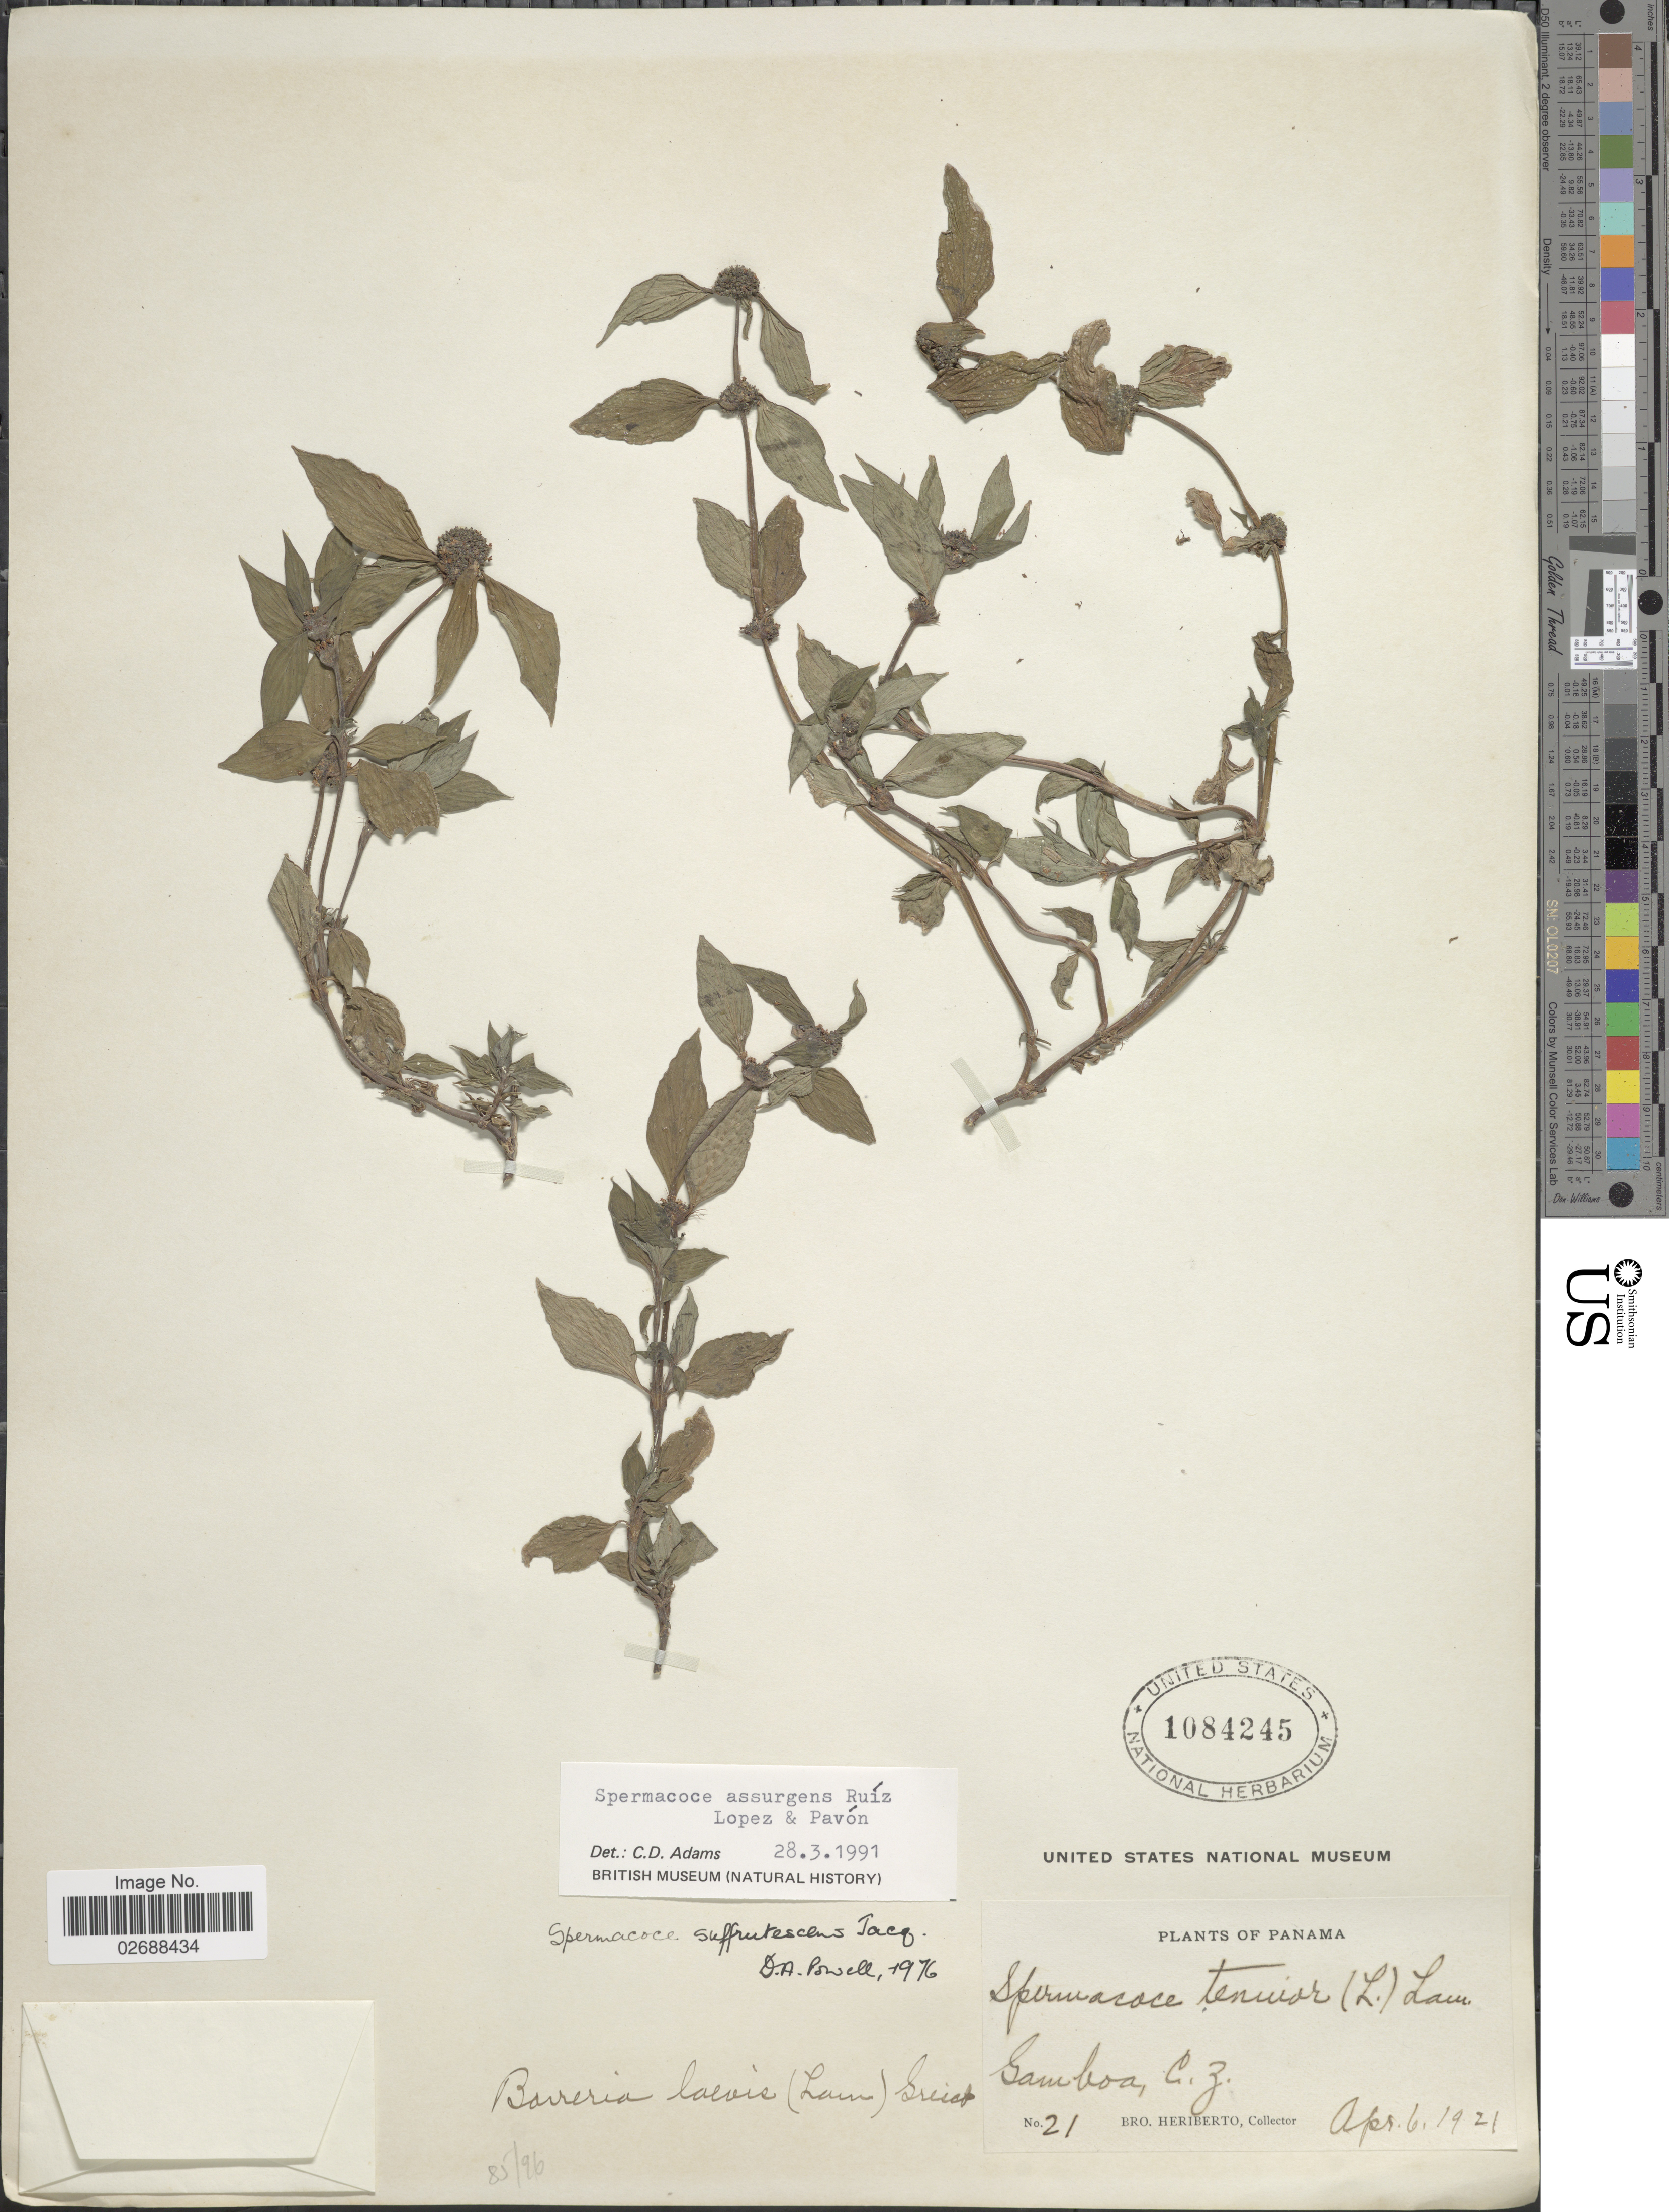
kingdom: Plantae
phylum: Tracheophyta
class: Magnoliopsida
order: Gentianales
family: Rubiaceae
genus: Spermacoce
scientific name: Spermacoce assurgens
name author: Ruiz & Pav.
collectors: B. Heriberto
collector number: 21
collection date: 1921-04-06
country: Panama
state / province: Colón / Panamá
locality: Samboa, C. Z.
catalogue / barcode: US 1084245